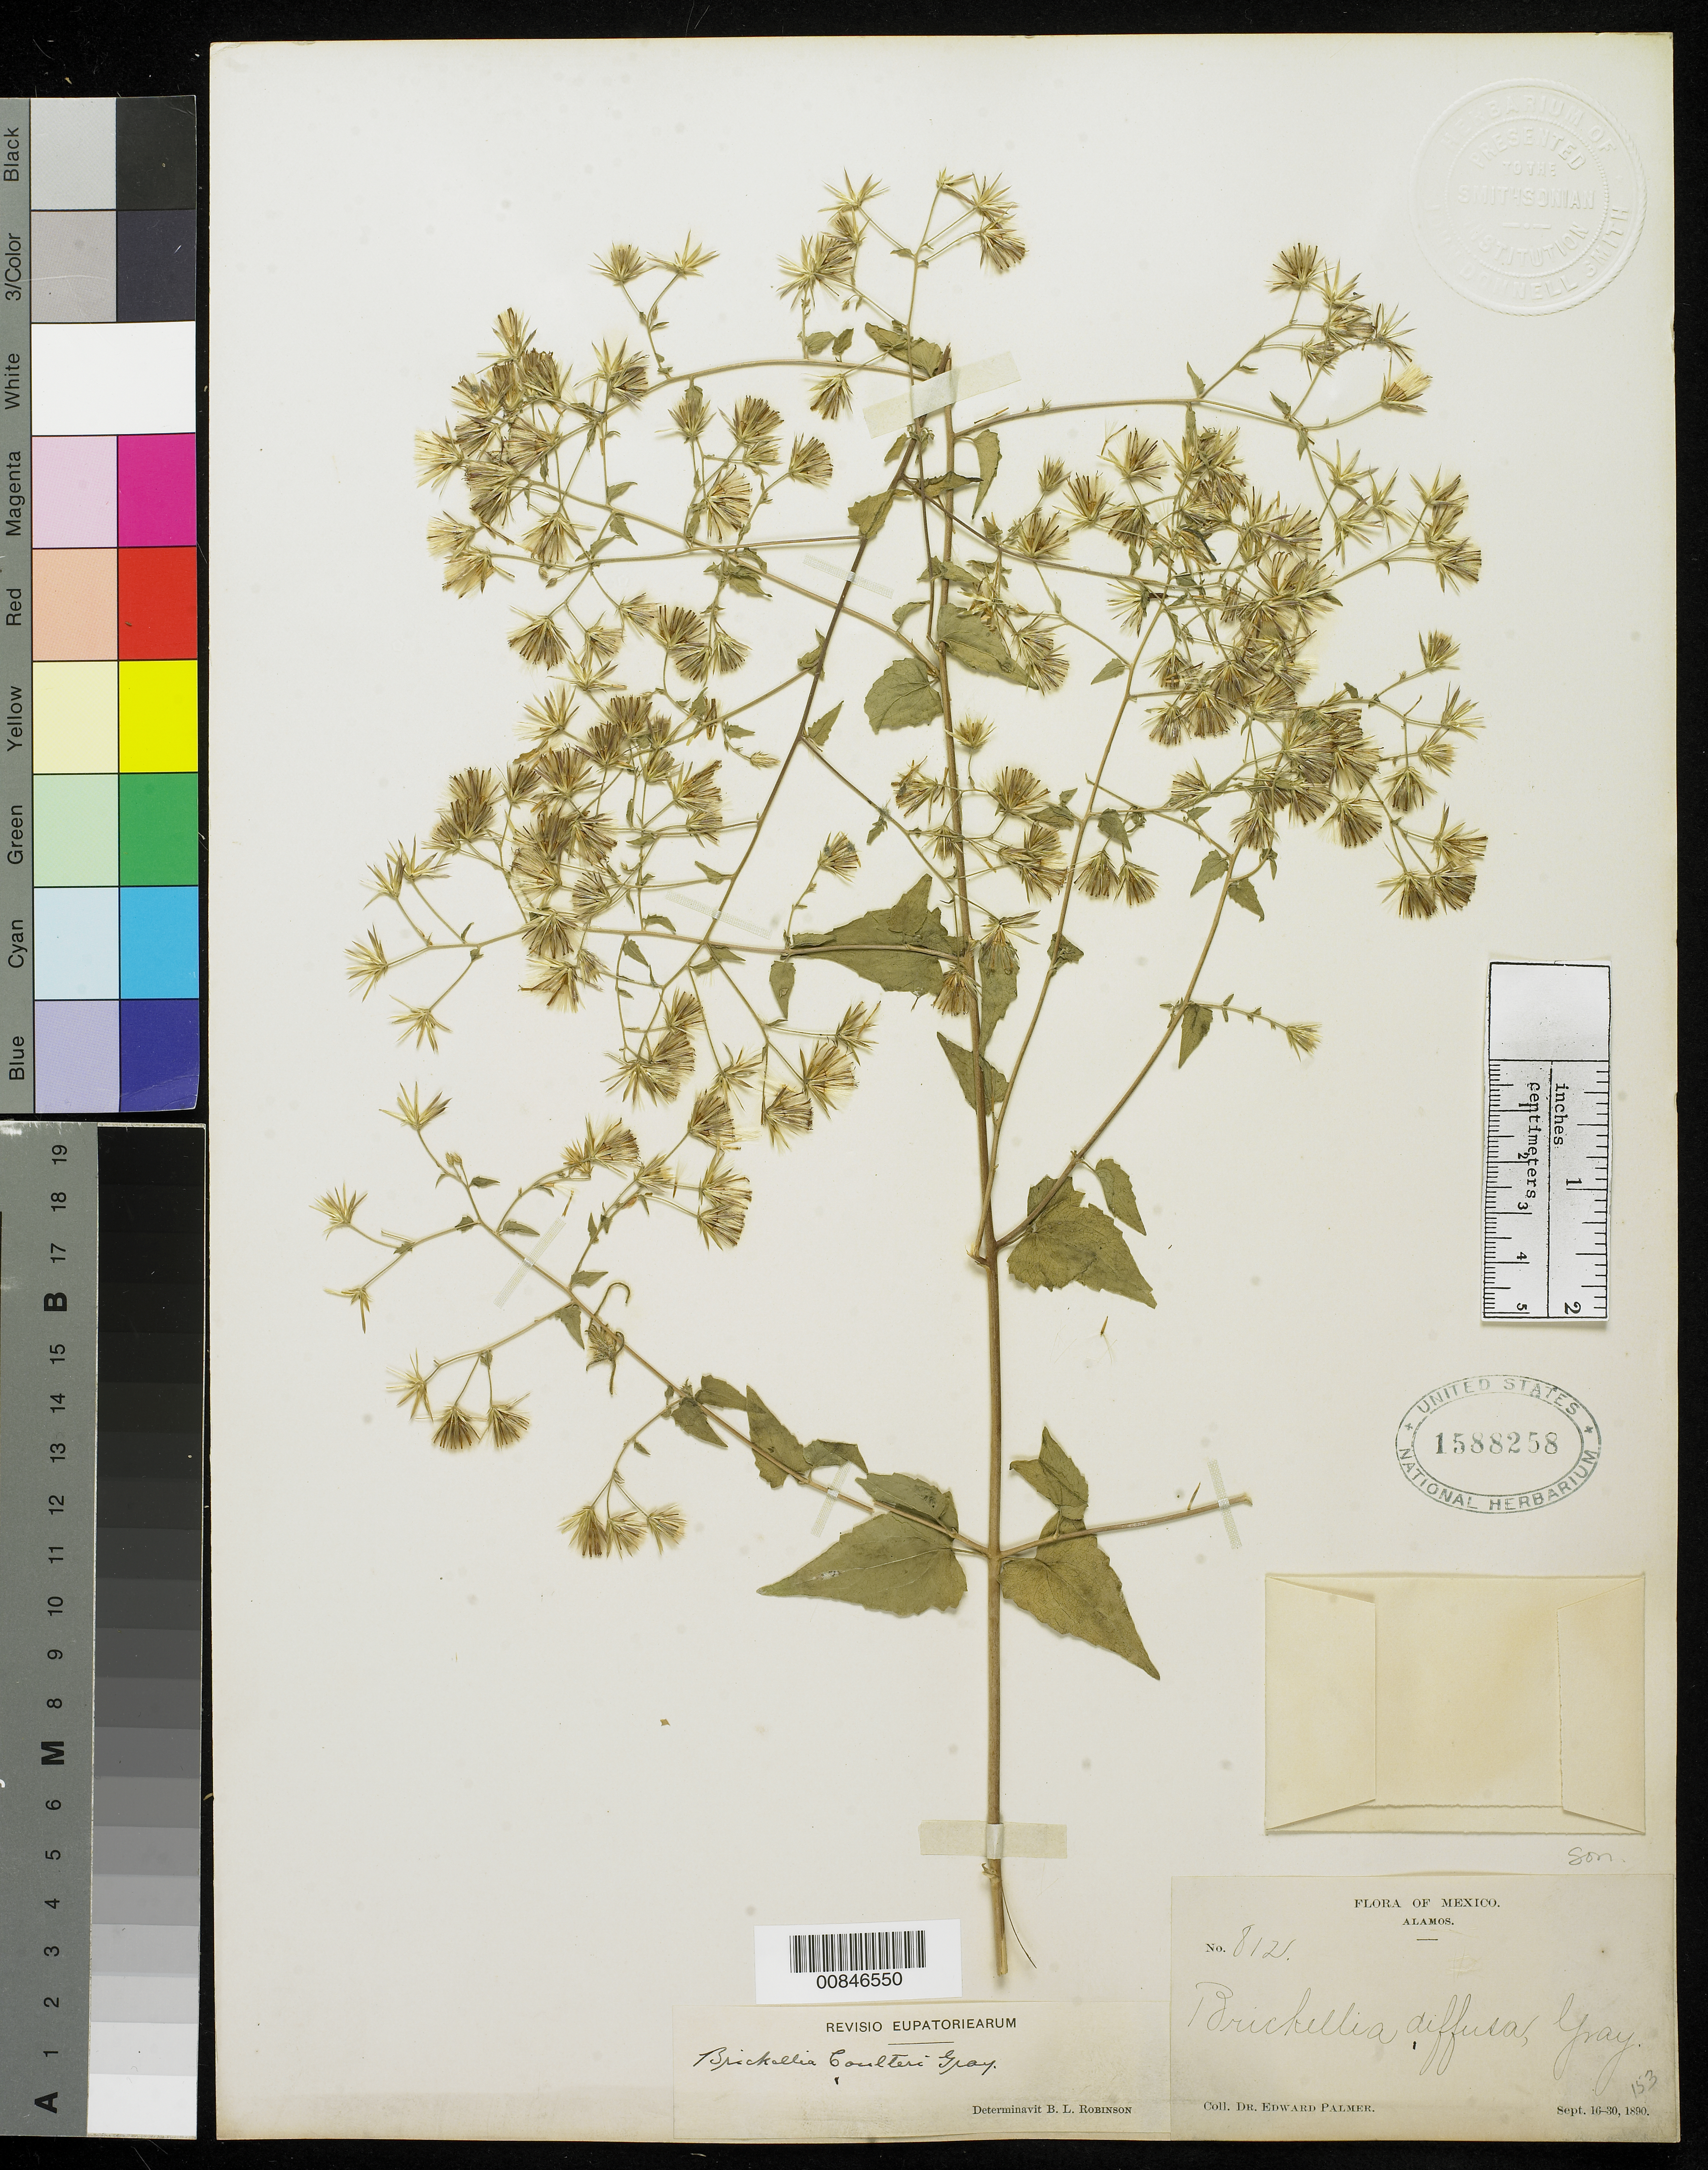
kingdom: Plantae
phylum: Tracheophyta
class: Magnoliopsida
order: Asterales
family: Asteraceae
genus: Brickellia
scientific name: Brickellia coulteri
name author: A. Gray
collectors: E. Palmer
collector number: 812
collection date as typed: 16 Sep 1890 to 30 Sep 1890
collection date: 1890-09-16/1890-09-30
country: Mexico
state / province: Sonora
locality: Alamos, Sonora.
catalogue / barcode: US 1588258